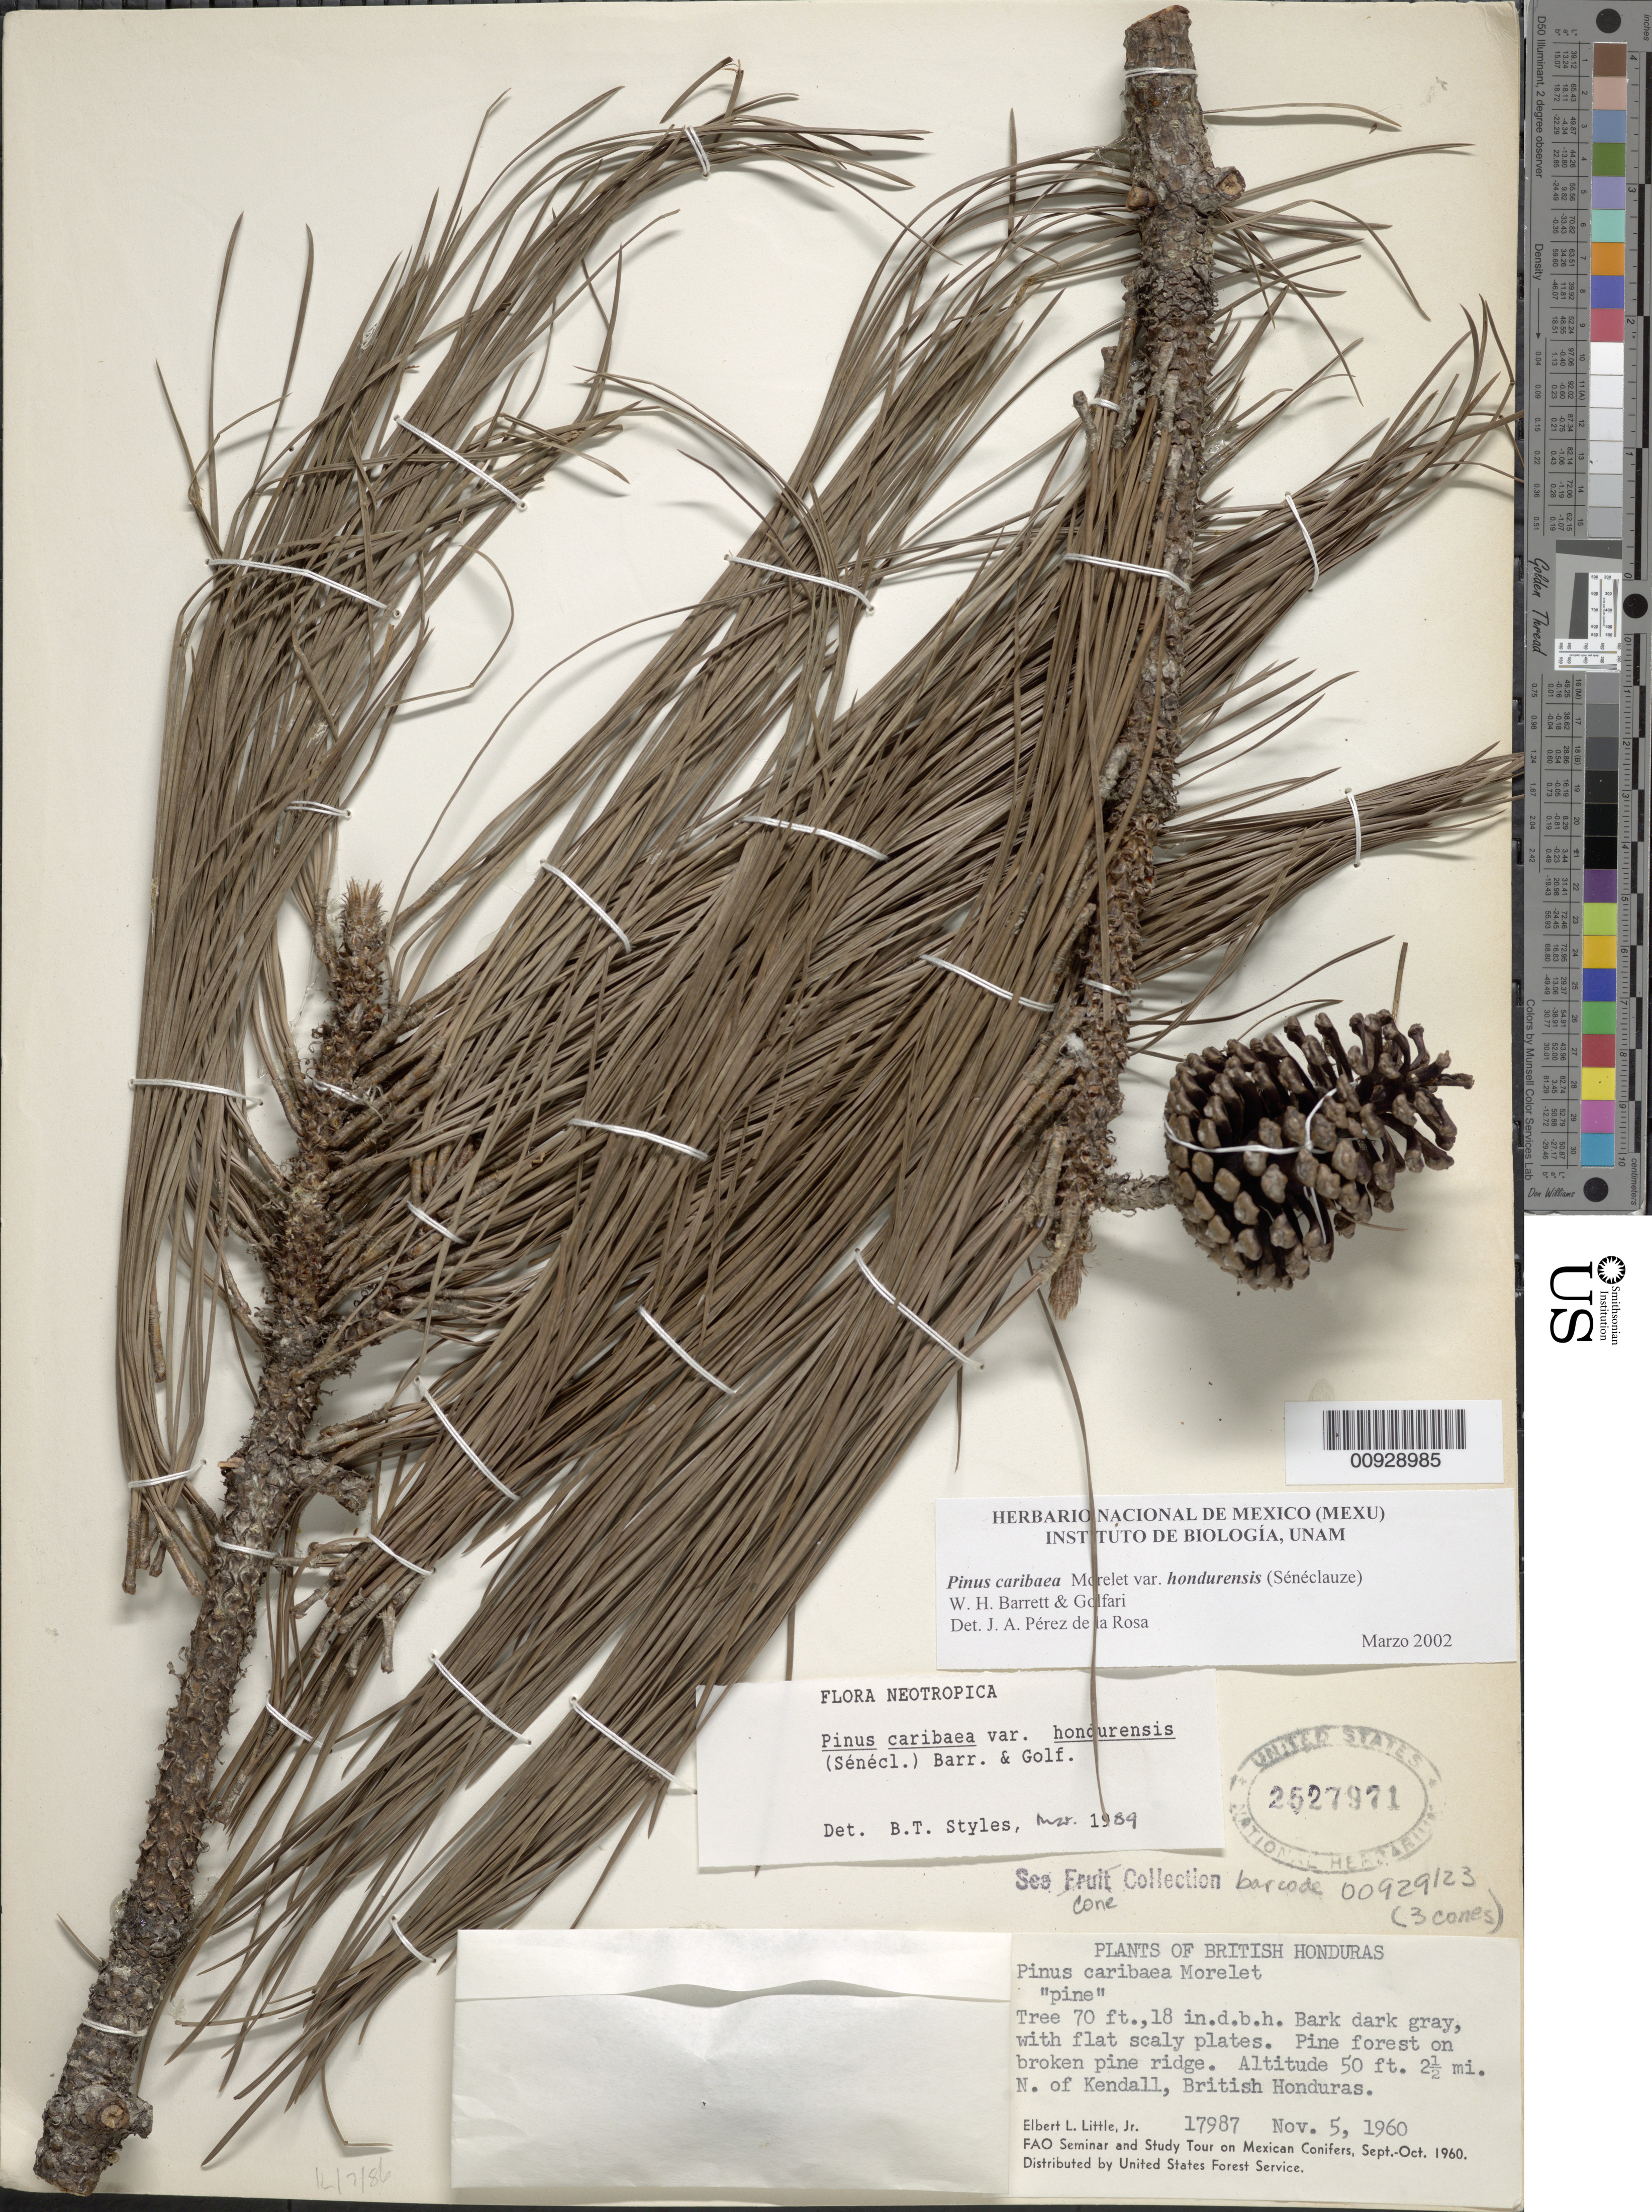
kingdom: Plantae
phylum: Tracheophyta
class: Pinopsida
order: Pinales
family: Pinaceae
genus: Pinus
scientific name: Pinus caribaea var. hondurensis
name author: (Sénécl.) W.H.G. Barrett & Golfari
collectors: E. L. Little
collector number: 17987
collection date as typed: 05 Nov 1960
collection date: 1960-11-05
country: Belize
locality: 2½ N. of Kendall, British Honduras.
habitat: Pine forest on broken pine ridge.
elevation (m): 15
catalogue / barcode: US 2527971